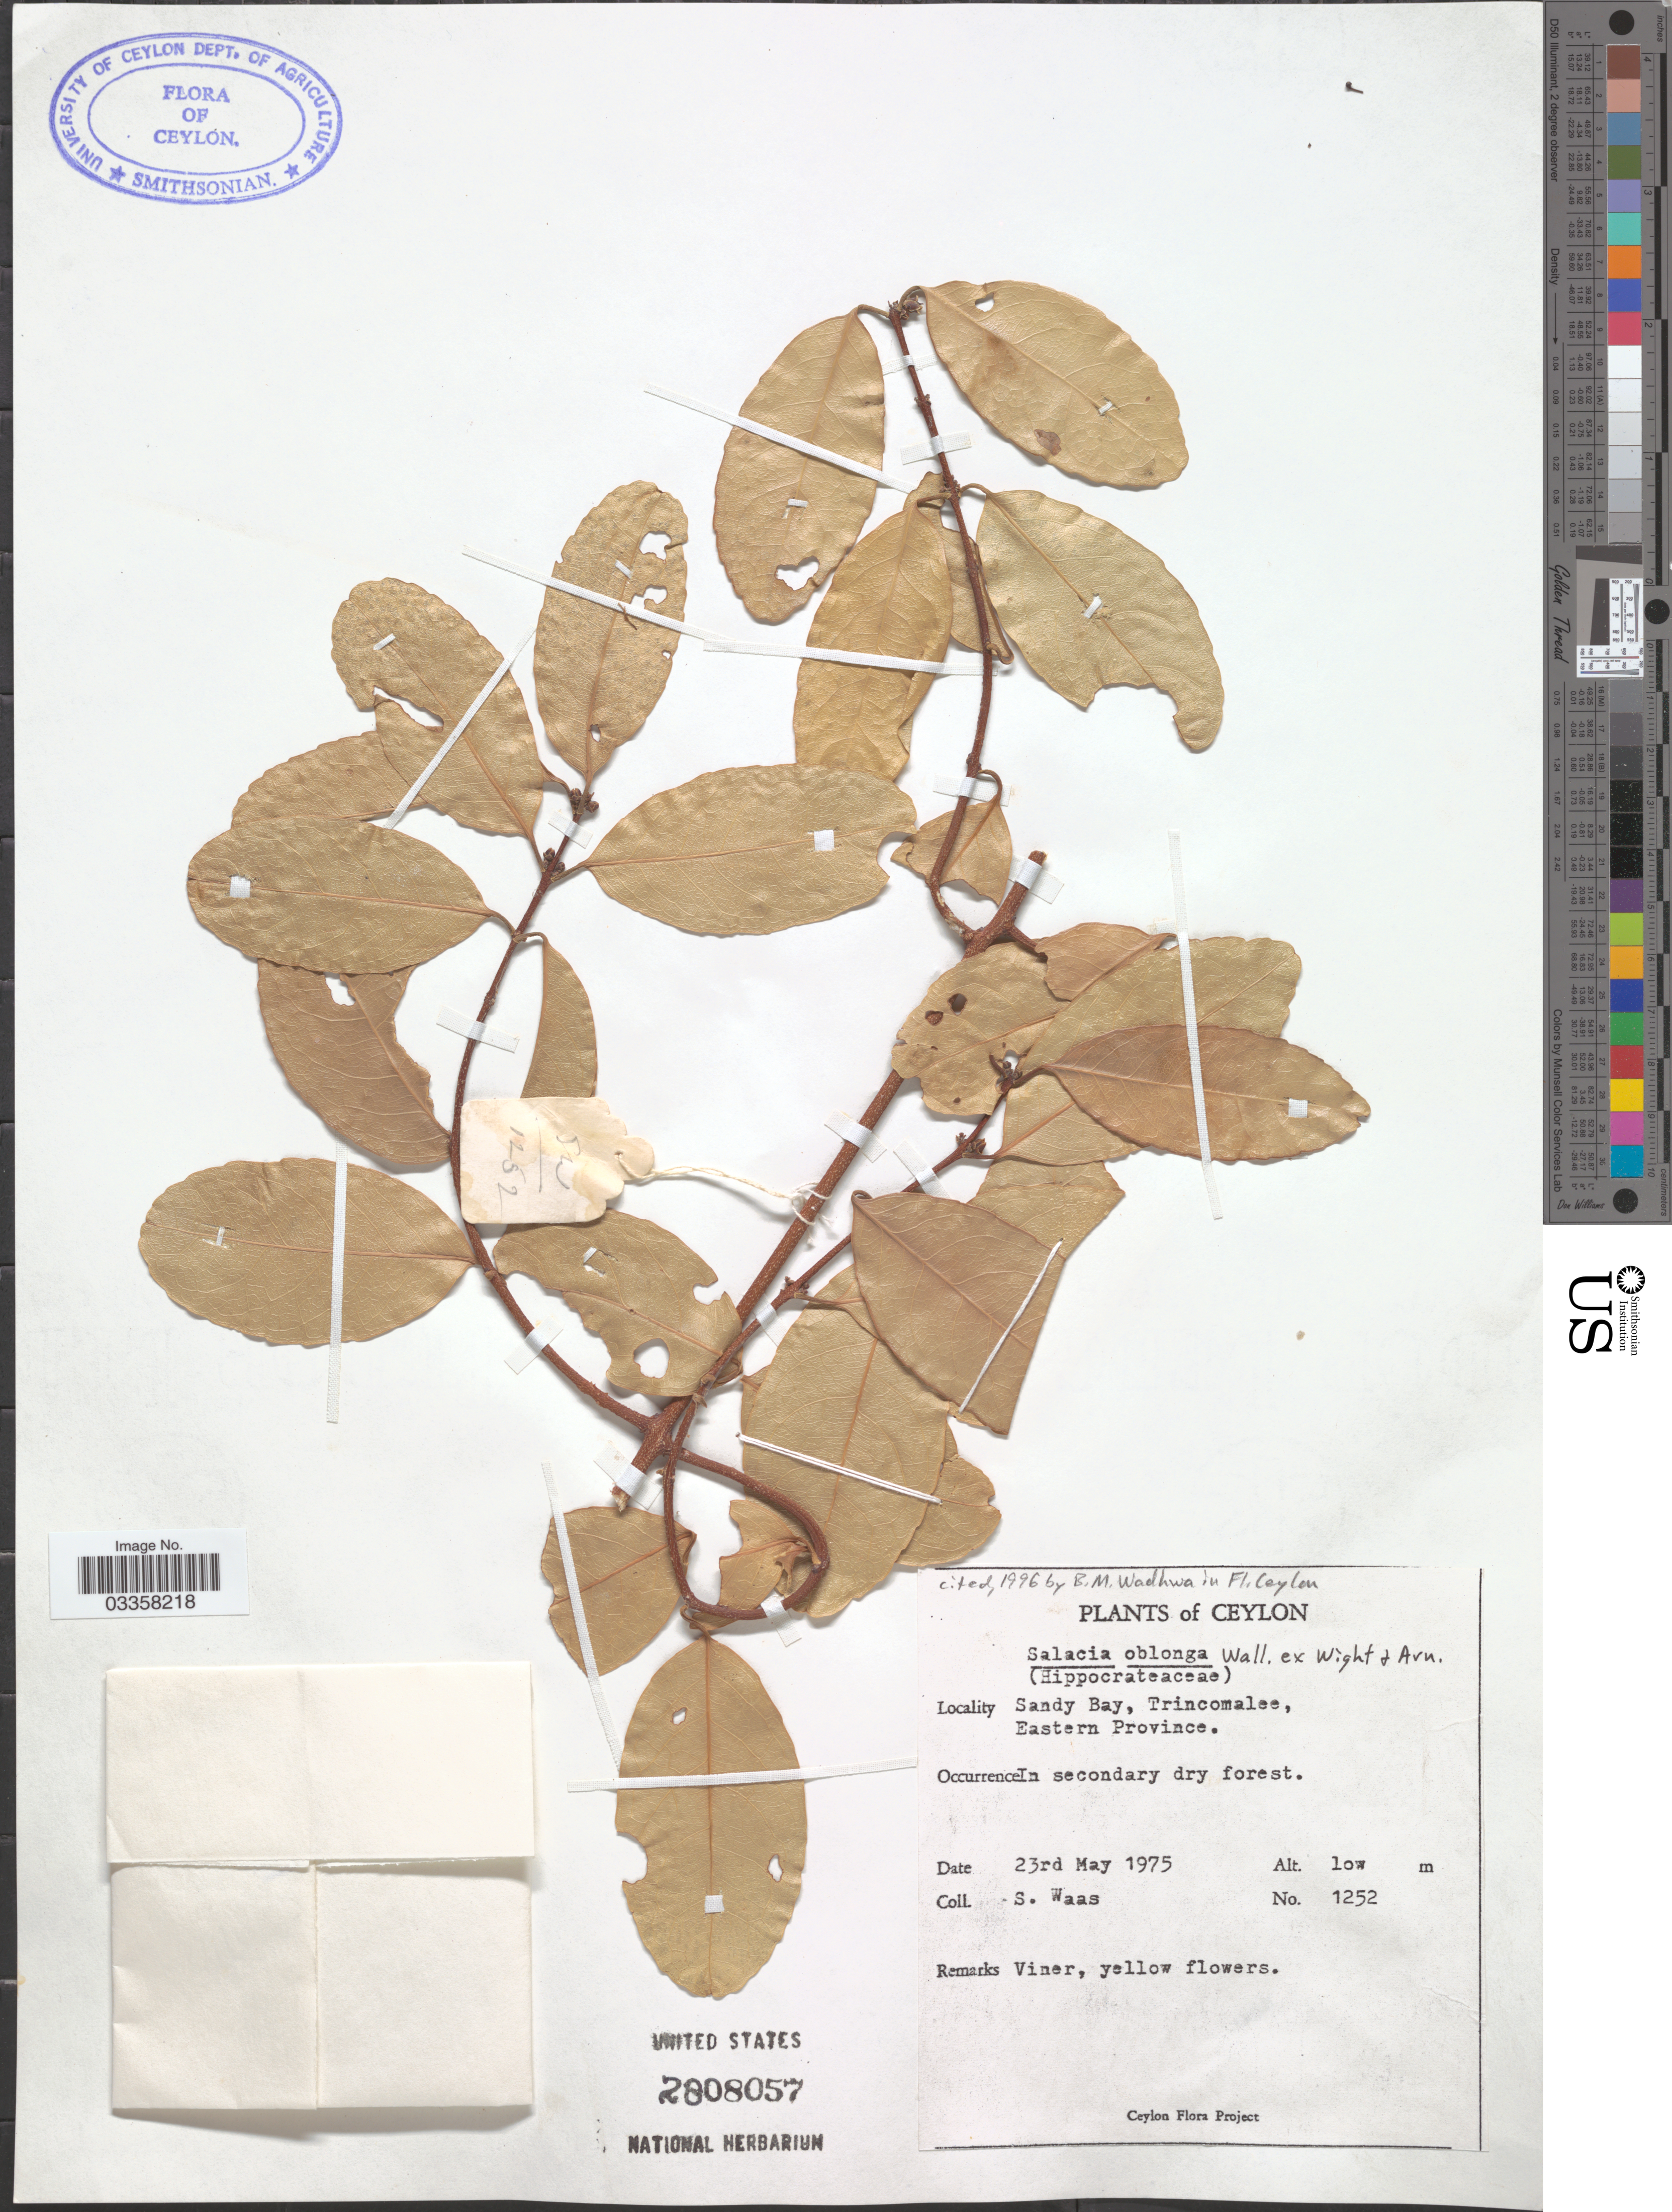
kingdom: Plantae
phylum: Tracheophyta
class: Magnoliopsida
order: Celastrales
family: Celastraceae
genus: Salacia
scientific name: Salacia oblonga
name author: Wall.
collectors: S. Waas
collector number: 1252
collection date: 1975-05-23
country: Sri Lanka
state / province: Eastern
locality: Ceylon. Sandy Bay, Trincomalee.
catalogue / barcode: US 2808057